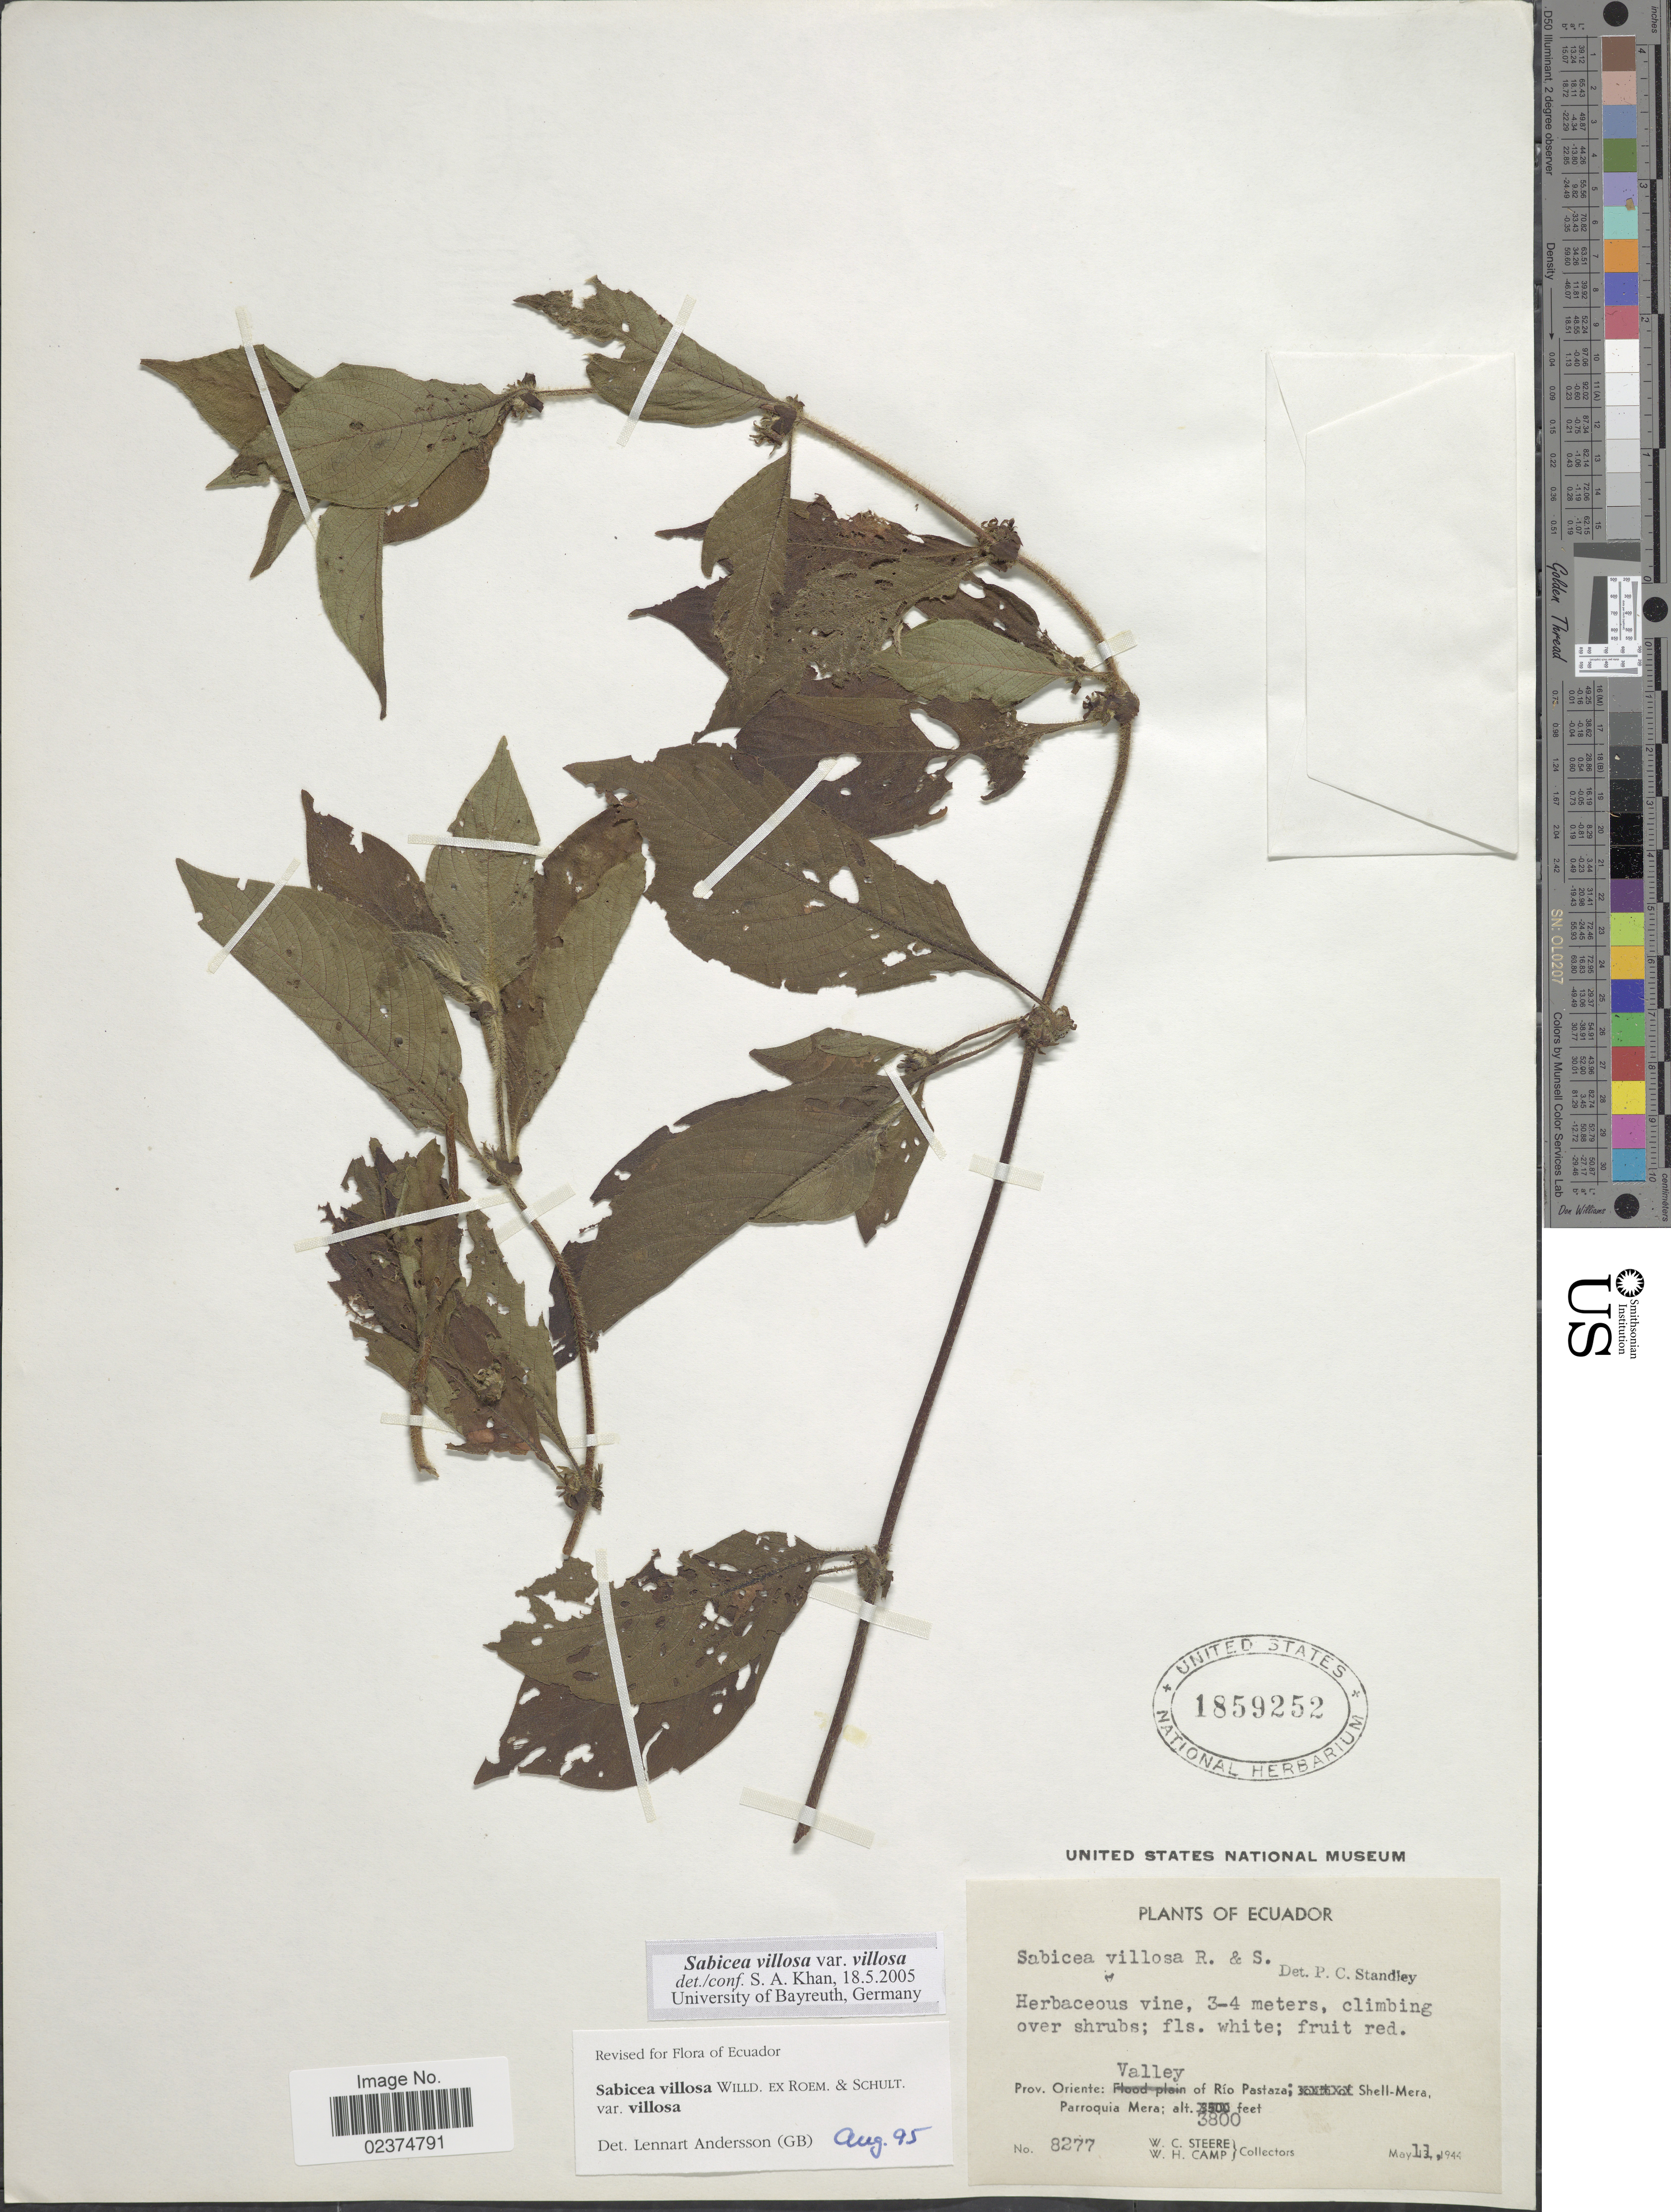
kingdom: Plantae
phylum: Tracheophyta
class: Magnoliopsida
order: Gentianales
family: Rubiaceae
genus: Sabicea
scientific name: Sabicea villosa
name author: Willd. ex Roem. & Schult.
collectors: W. C. Steere & W. H. Camp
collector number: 8277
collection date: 1944-05-11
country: Ecuador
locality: Prov. Oriente: Valley of Rio Pastaza; Shell- Mera, Paaroquia Mera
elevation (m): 1158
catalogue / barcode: US 1859252